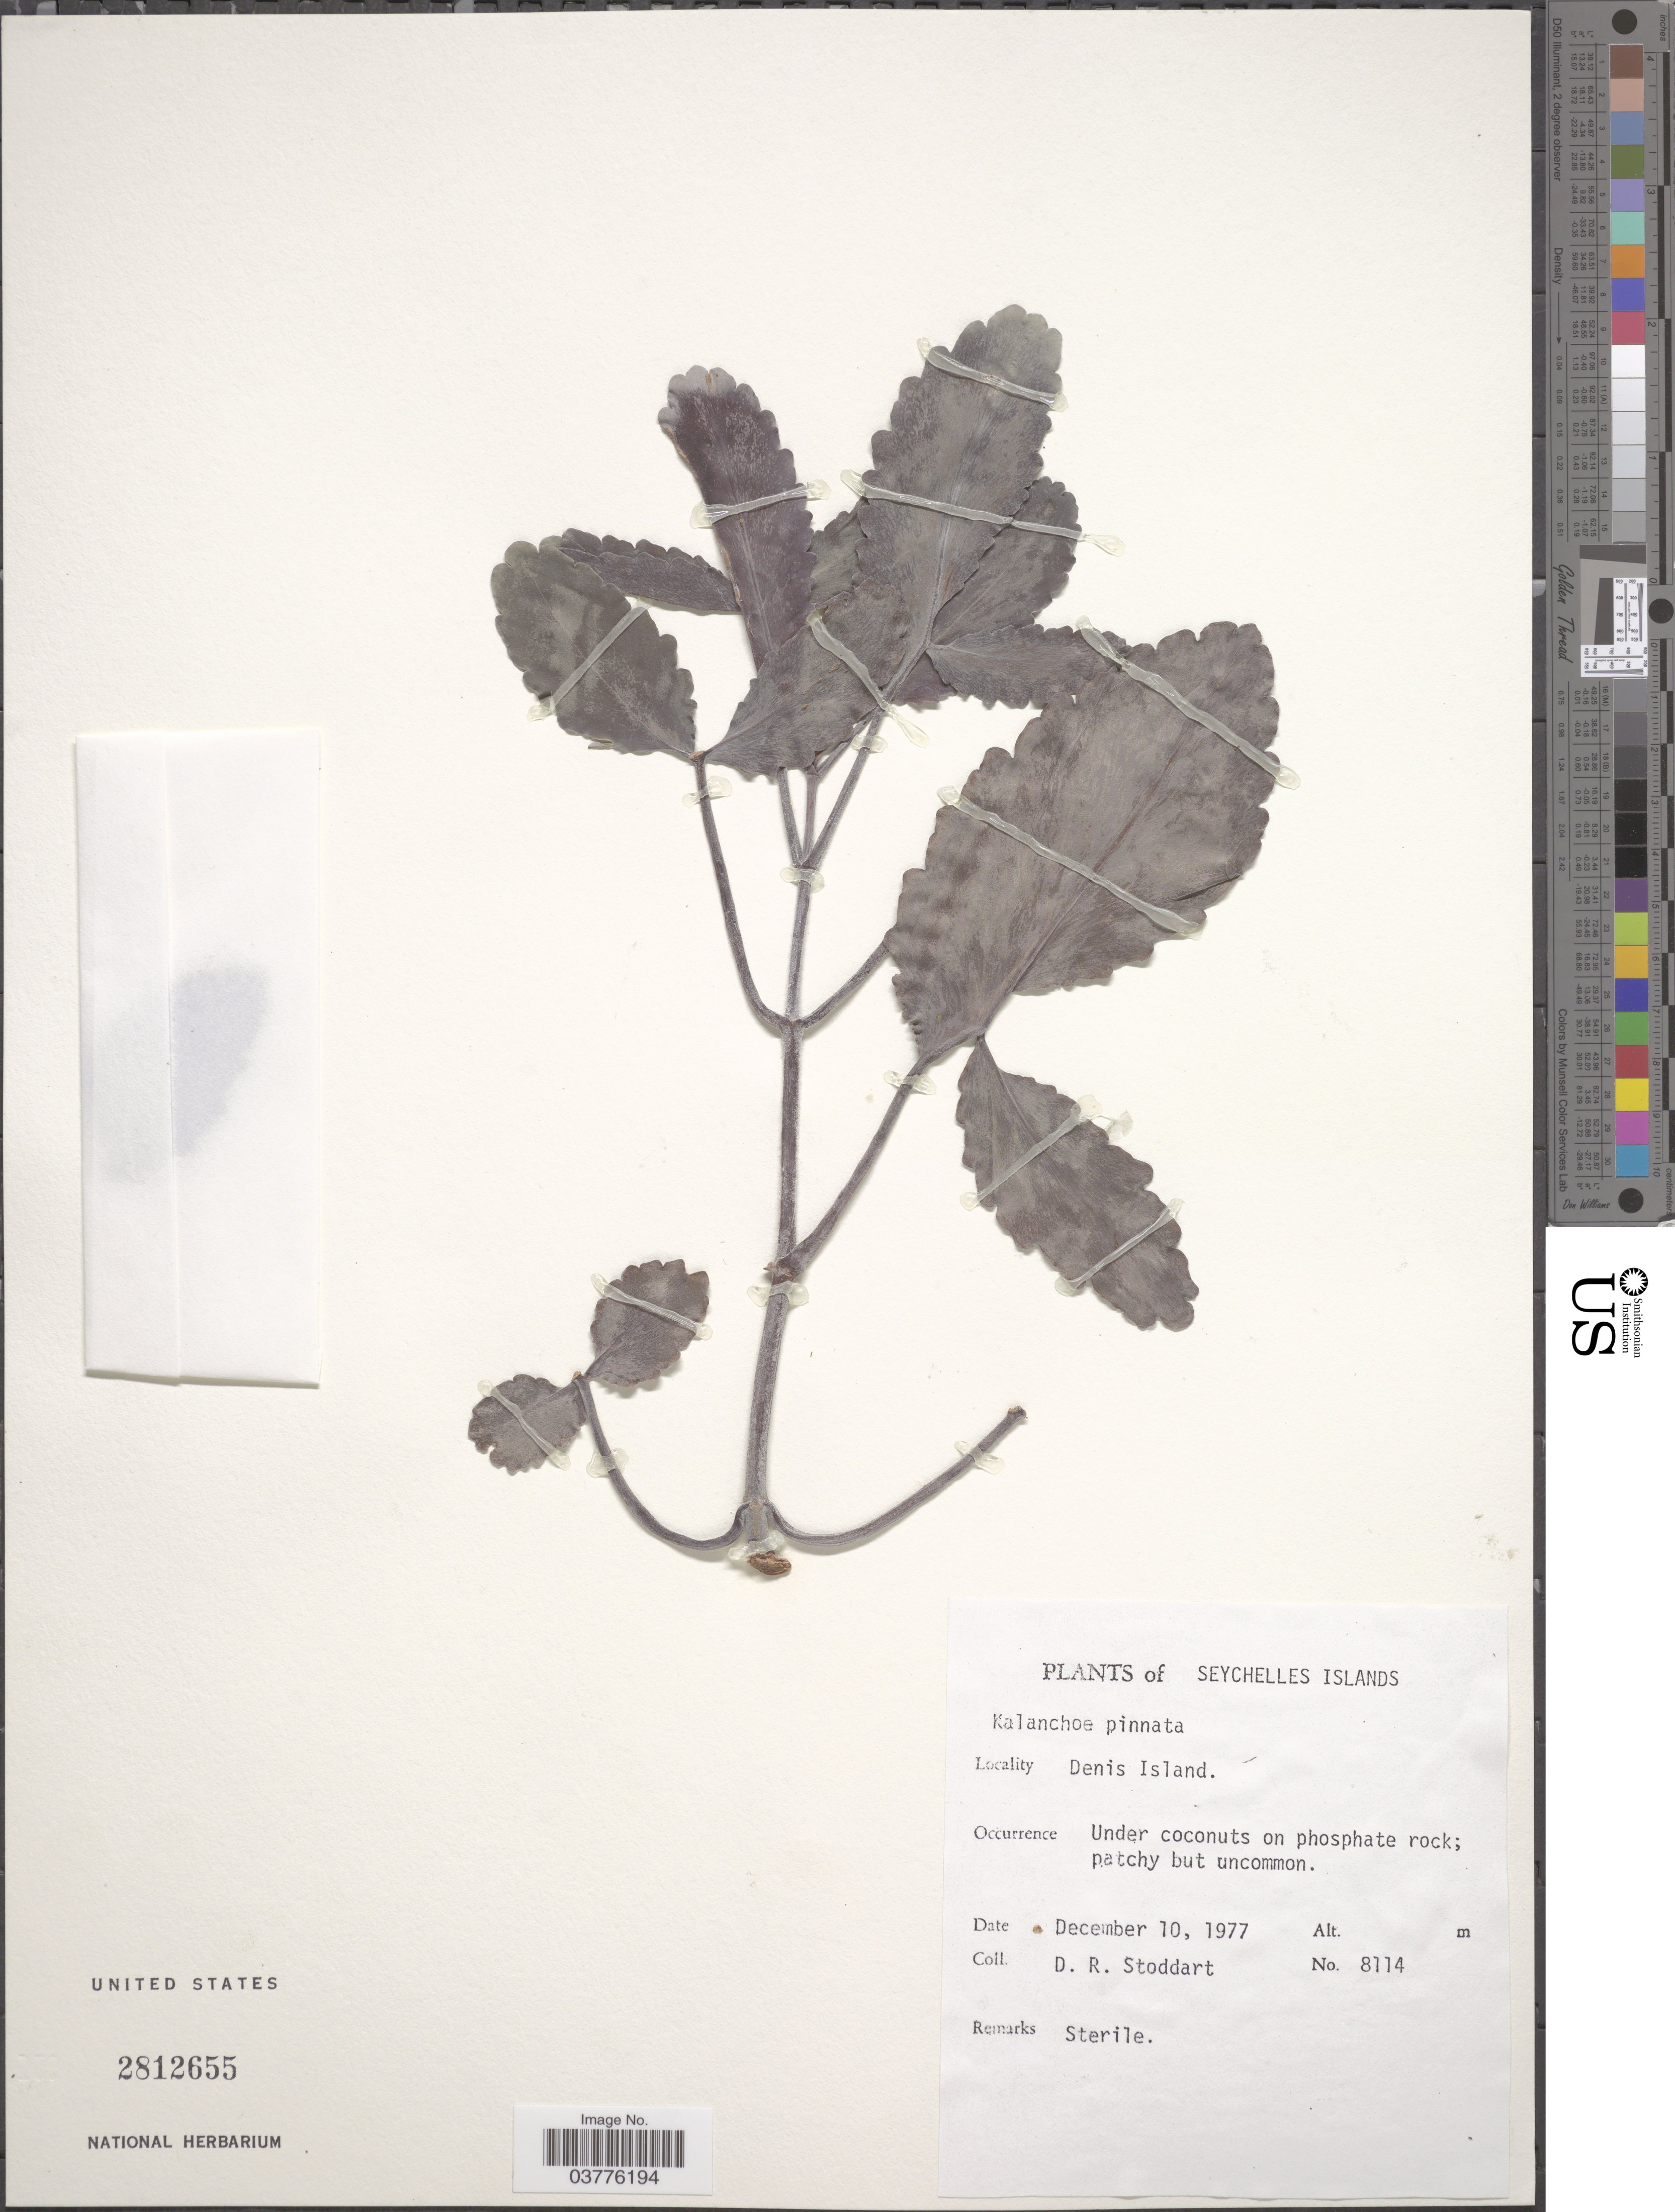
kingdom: Plantae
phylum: Tracheophyta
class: Magnoliopsida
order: Saxifragales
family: Crassulaceae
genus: Kalanchoe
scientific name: Kalanchoe pinnata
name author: (Lam.) Pers.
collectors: D. R. Stoddart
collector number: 8114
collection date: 1977-12-10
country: Seychelles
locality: Denis Island.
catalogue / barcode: US 2812655